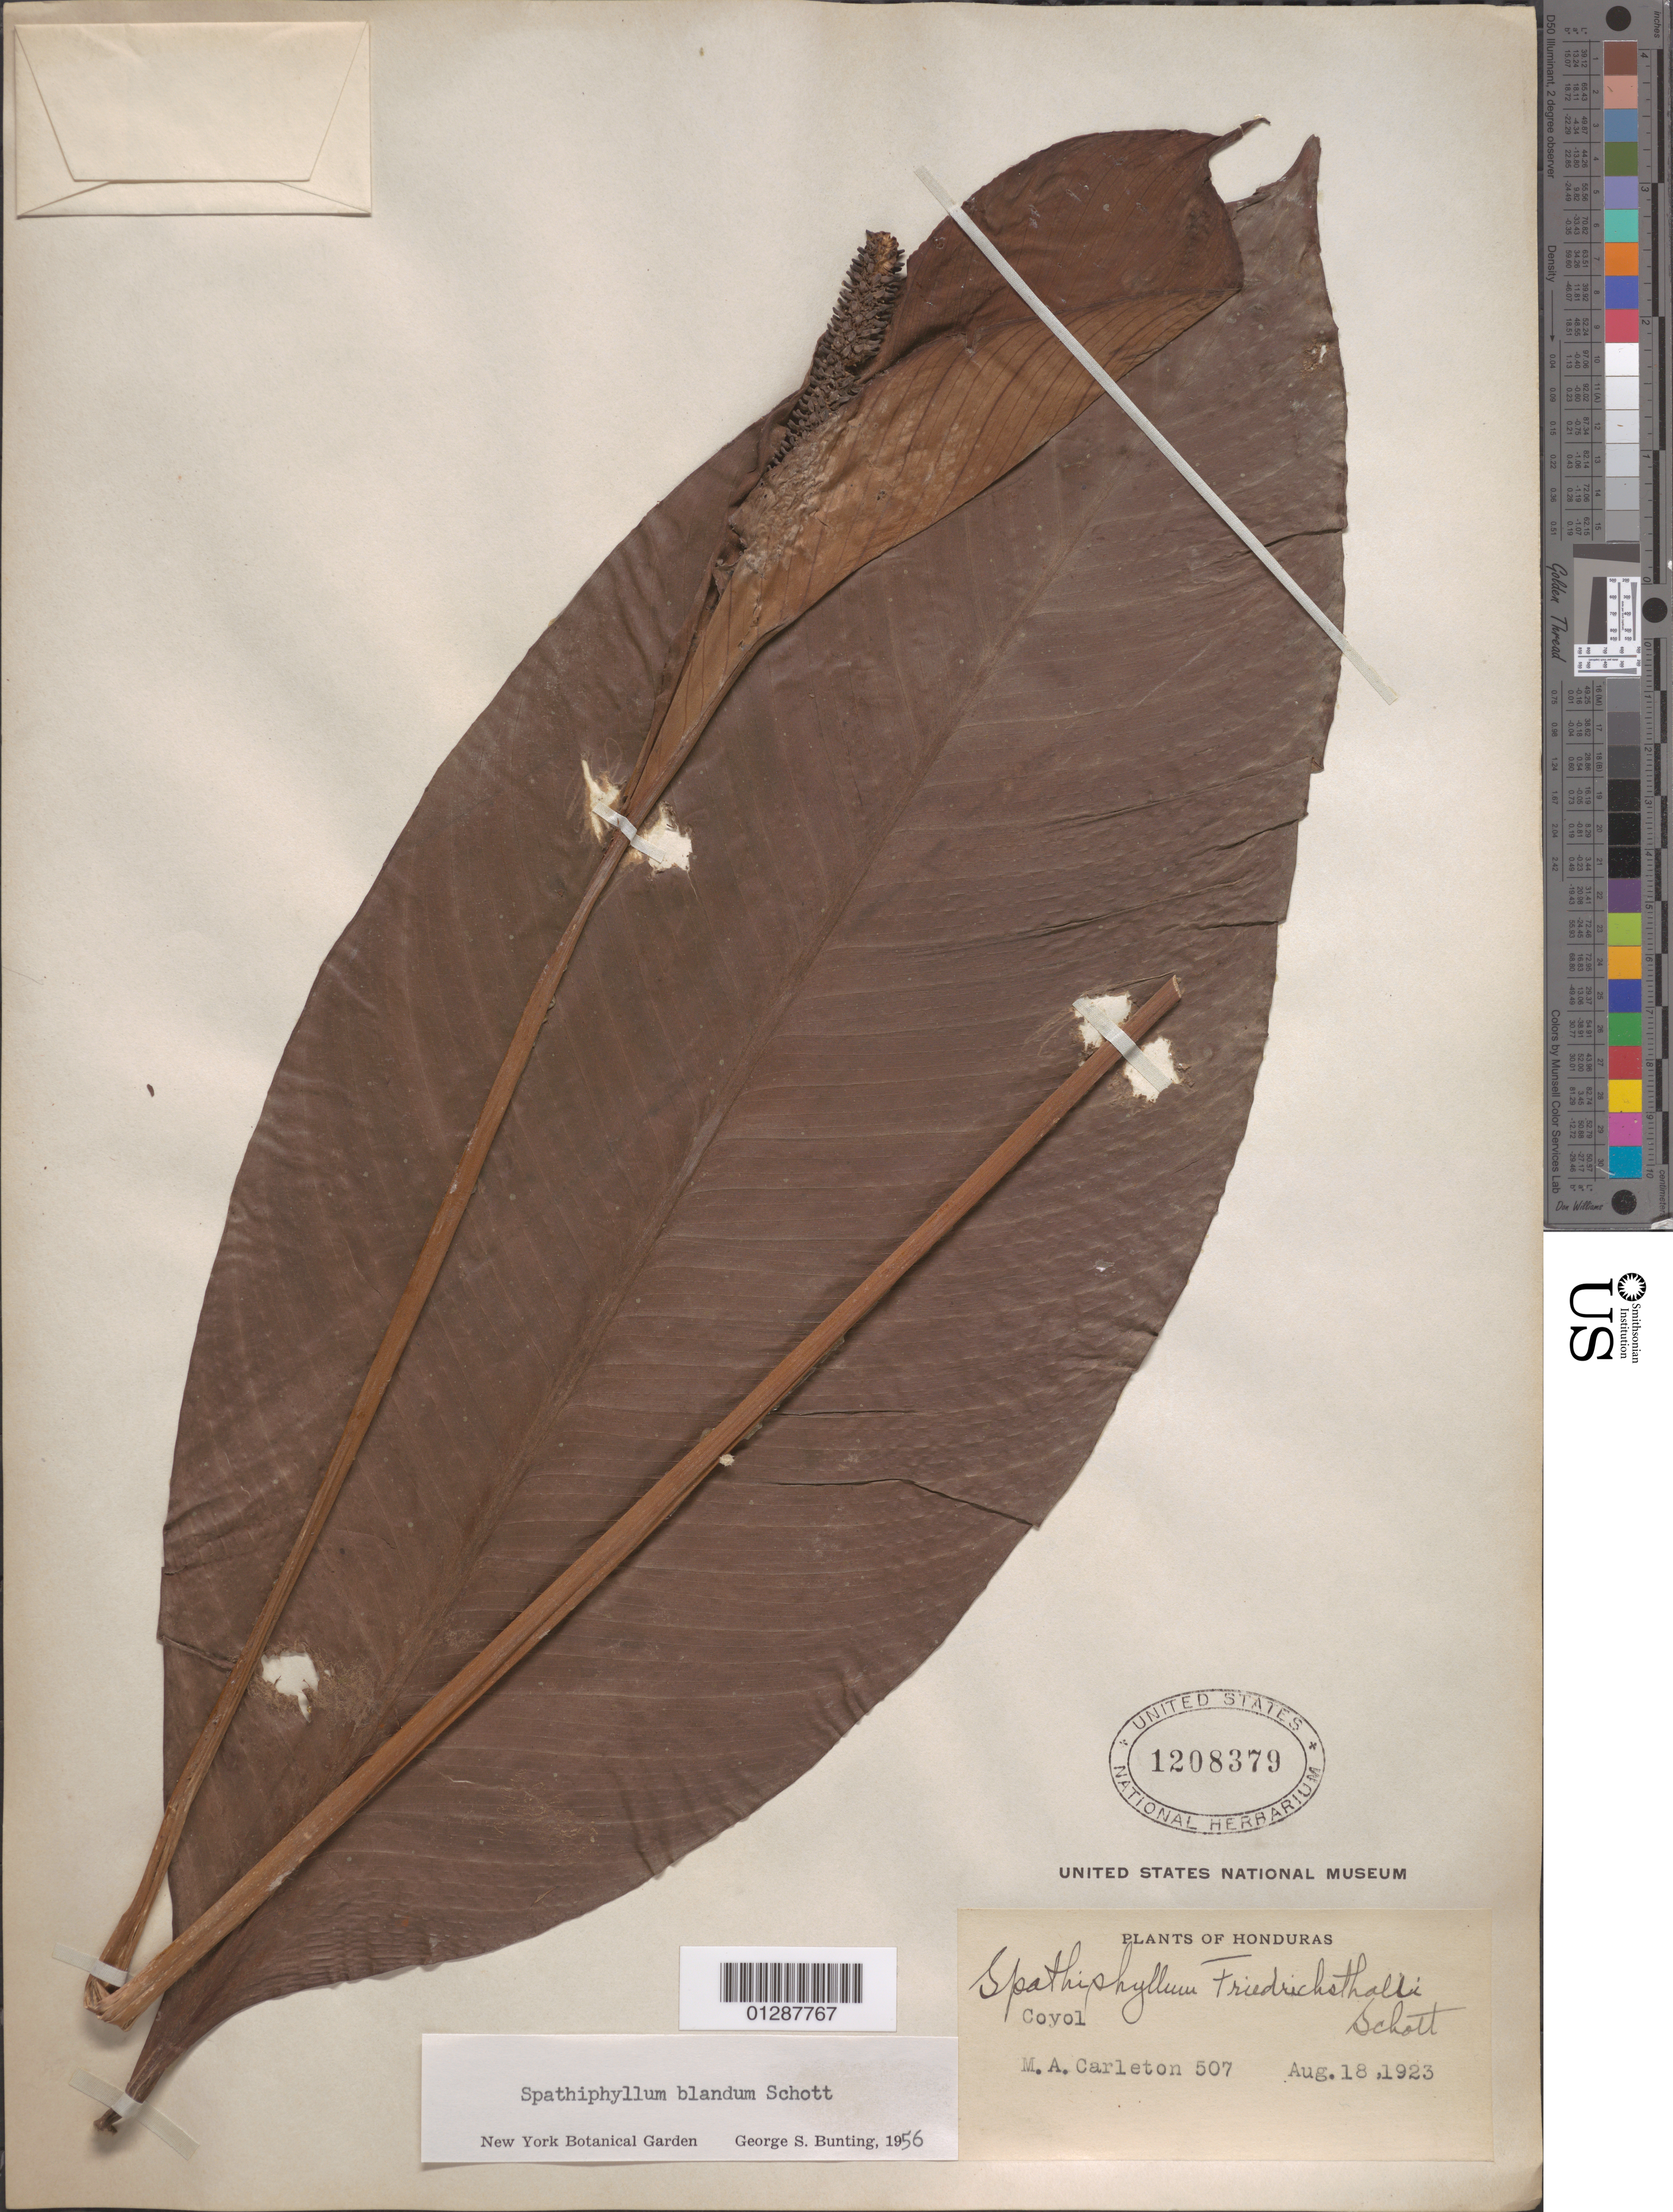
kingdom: Plantae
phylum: Tracheophyta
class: Liliopsida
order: Alismatales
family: Araceae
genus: Spathiphyllum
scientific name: Spathiphyllum blandum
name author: Schott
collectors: M. A. Carleton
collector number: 507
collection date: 1923-08-18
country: Honduras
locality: Coyol.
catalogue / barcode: US 1208379